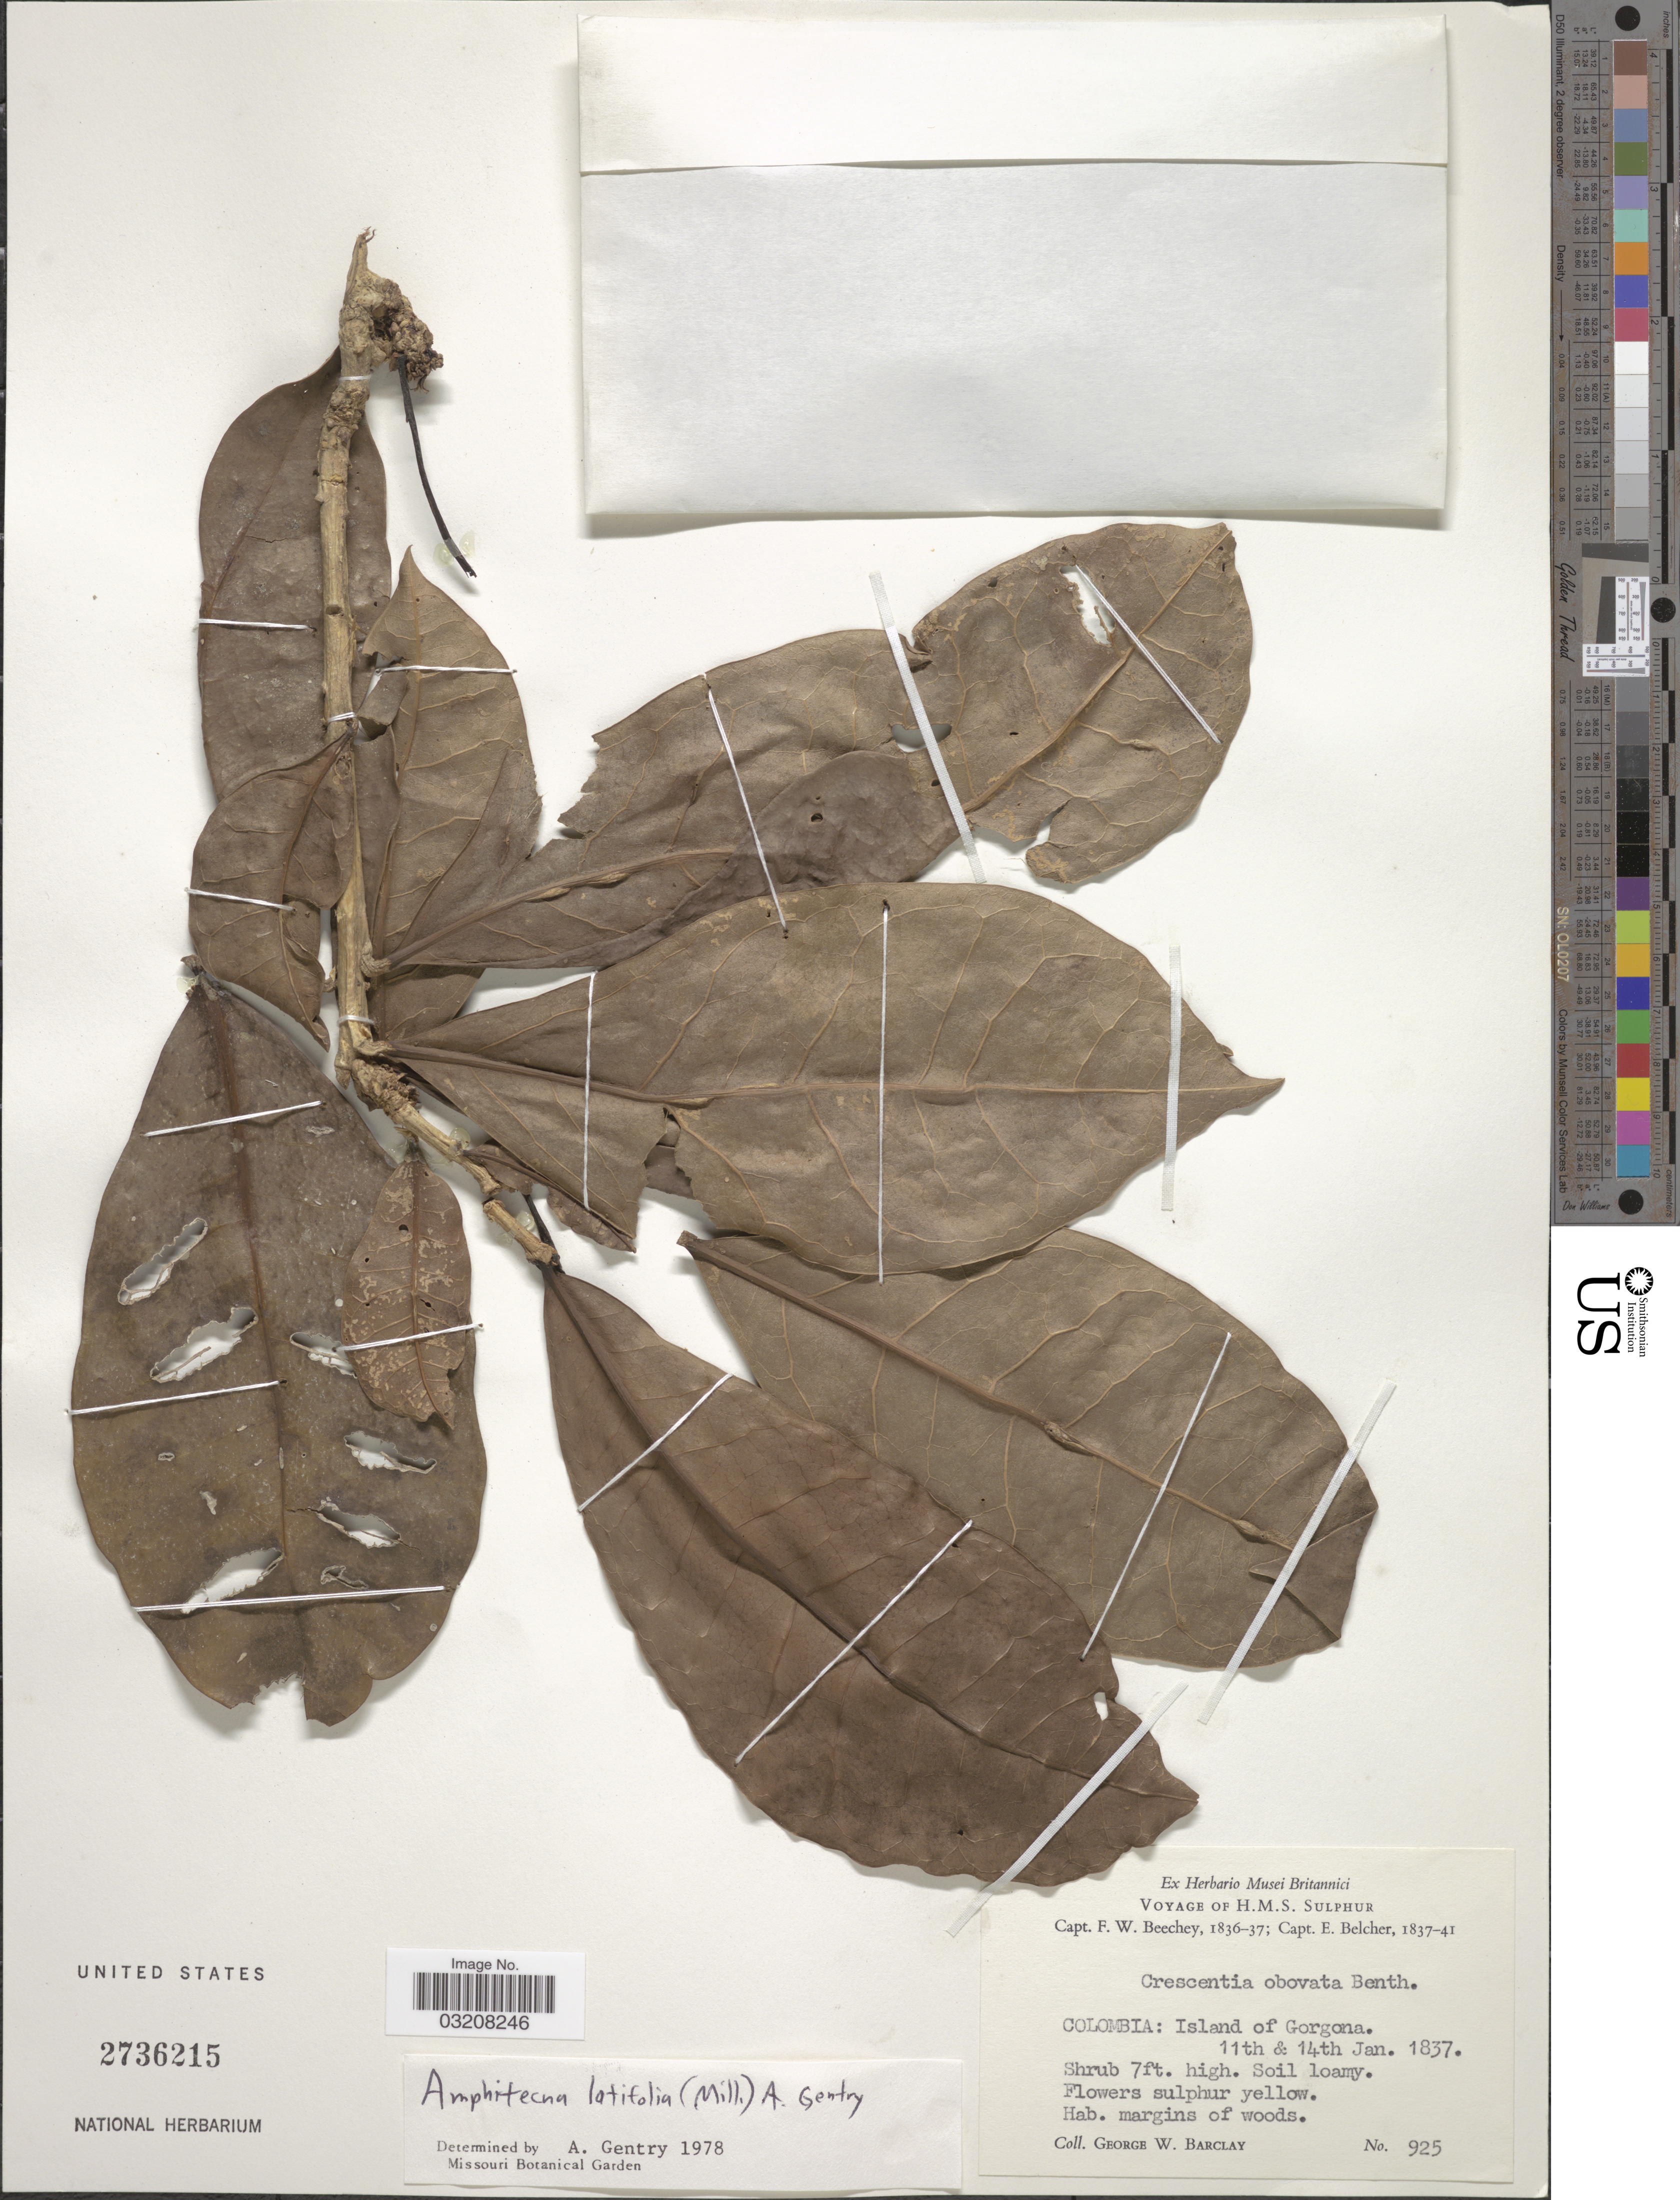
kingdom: Plantae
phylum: Tracheophyta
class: Magnoliopsida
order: Lamiales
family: Bignoniaceae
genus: Amphitecna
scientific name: Amphitecna latifolia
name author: (Mill.) A.H. Gentry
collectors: G. W. Barclay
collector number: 925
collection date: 1837-01-11/1837-01-14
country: Colombia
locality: Island of Gorgona.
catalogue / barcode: US 2736215